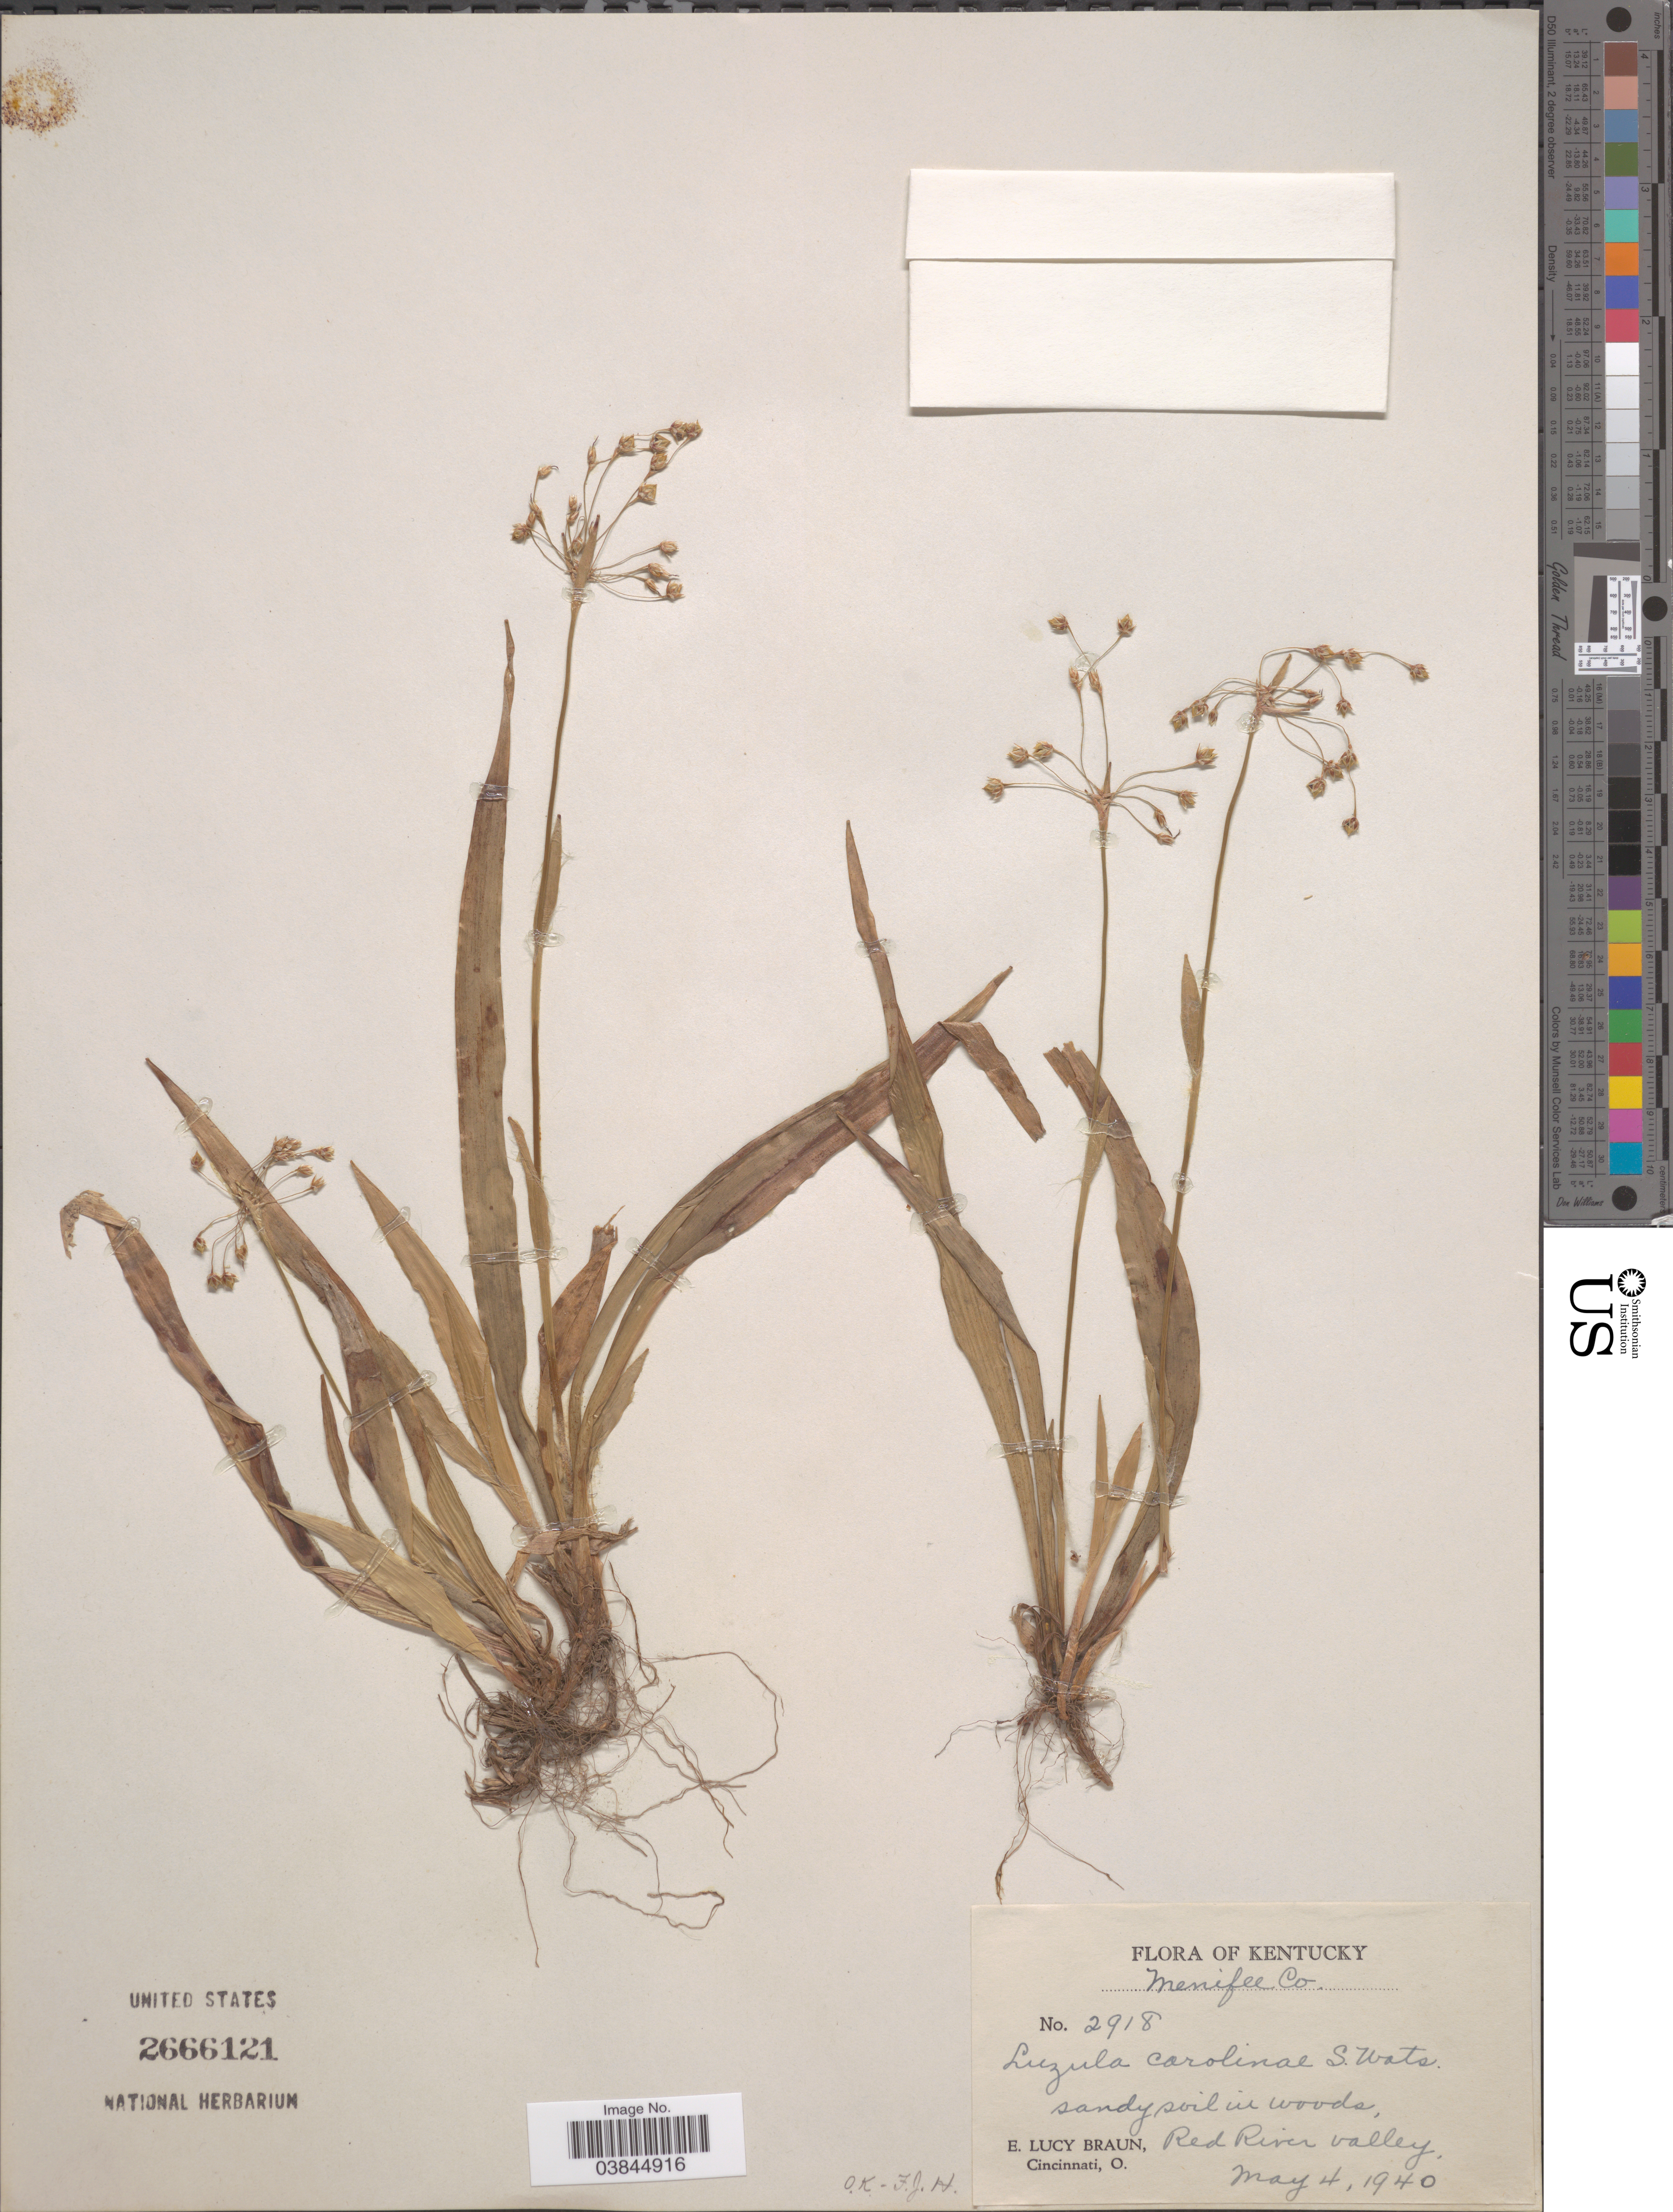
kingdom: Plantae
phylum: Tracheophyta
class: Liliopsida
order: Poales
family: Juncaceae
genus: Luzula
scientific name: Luzula acuminata var. carolinae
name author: (S. Watson) Fernald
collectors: E. L. Braun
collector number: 2918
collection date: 1940-05-04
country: United States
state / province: Kentucky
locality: Menifee Co. Red River valley.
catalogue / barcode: US 2666121